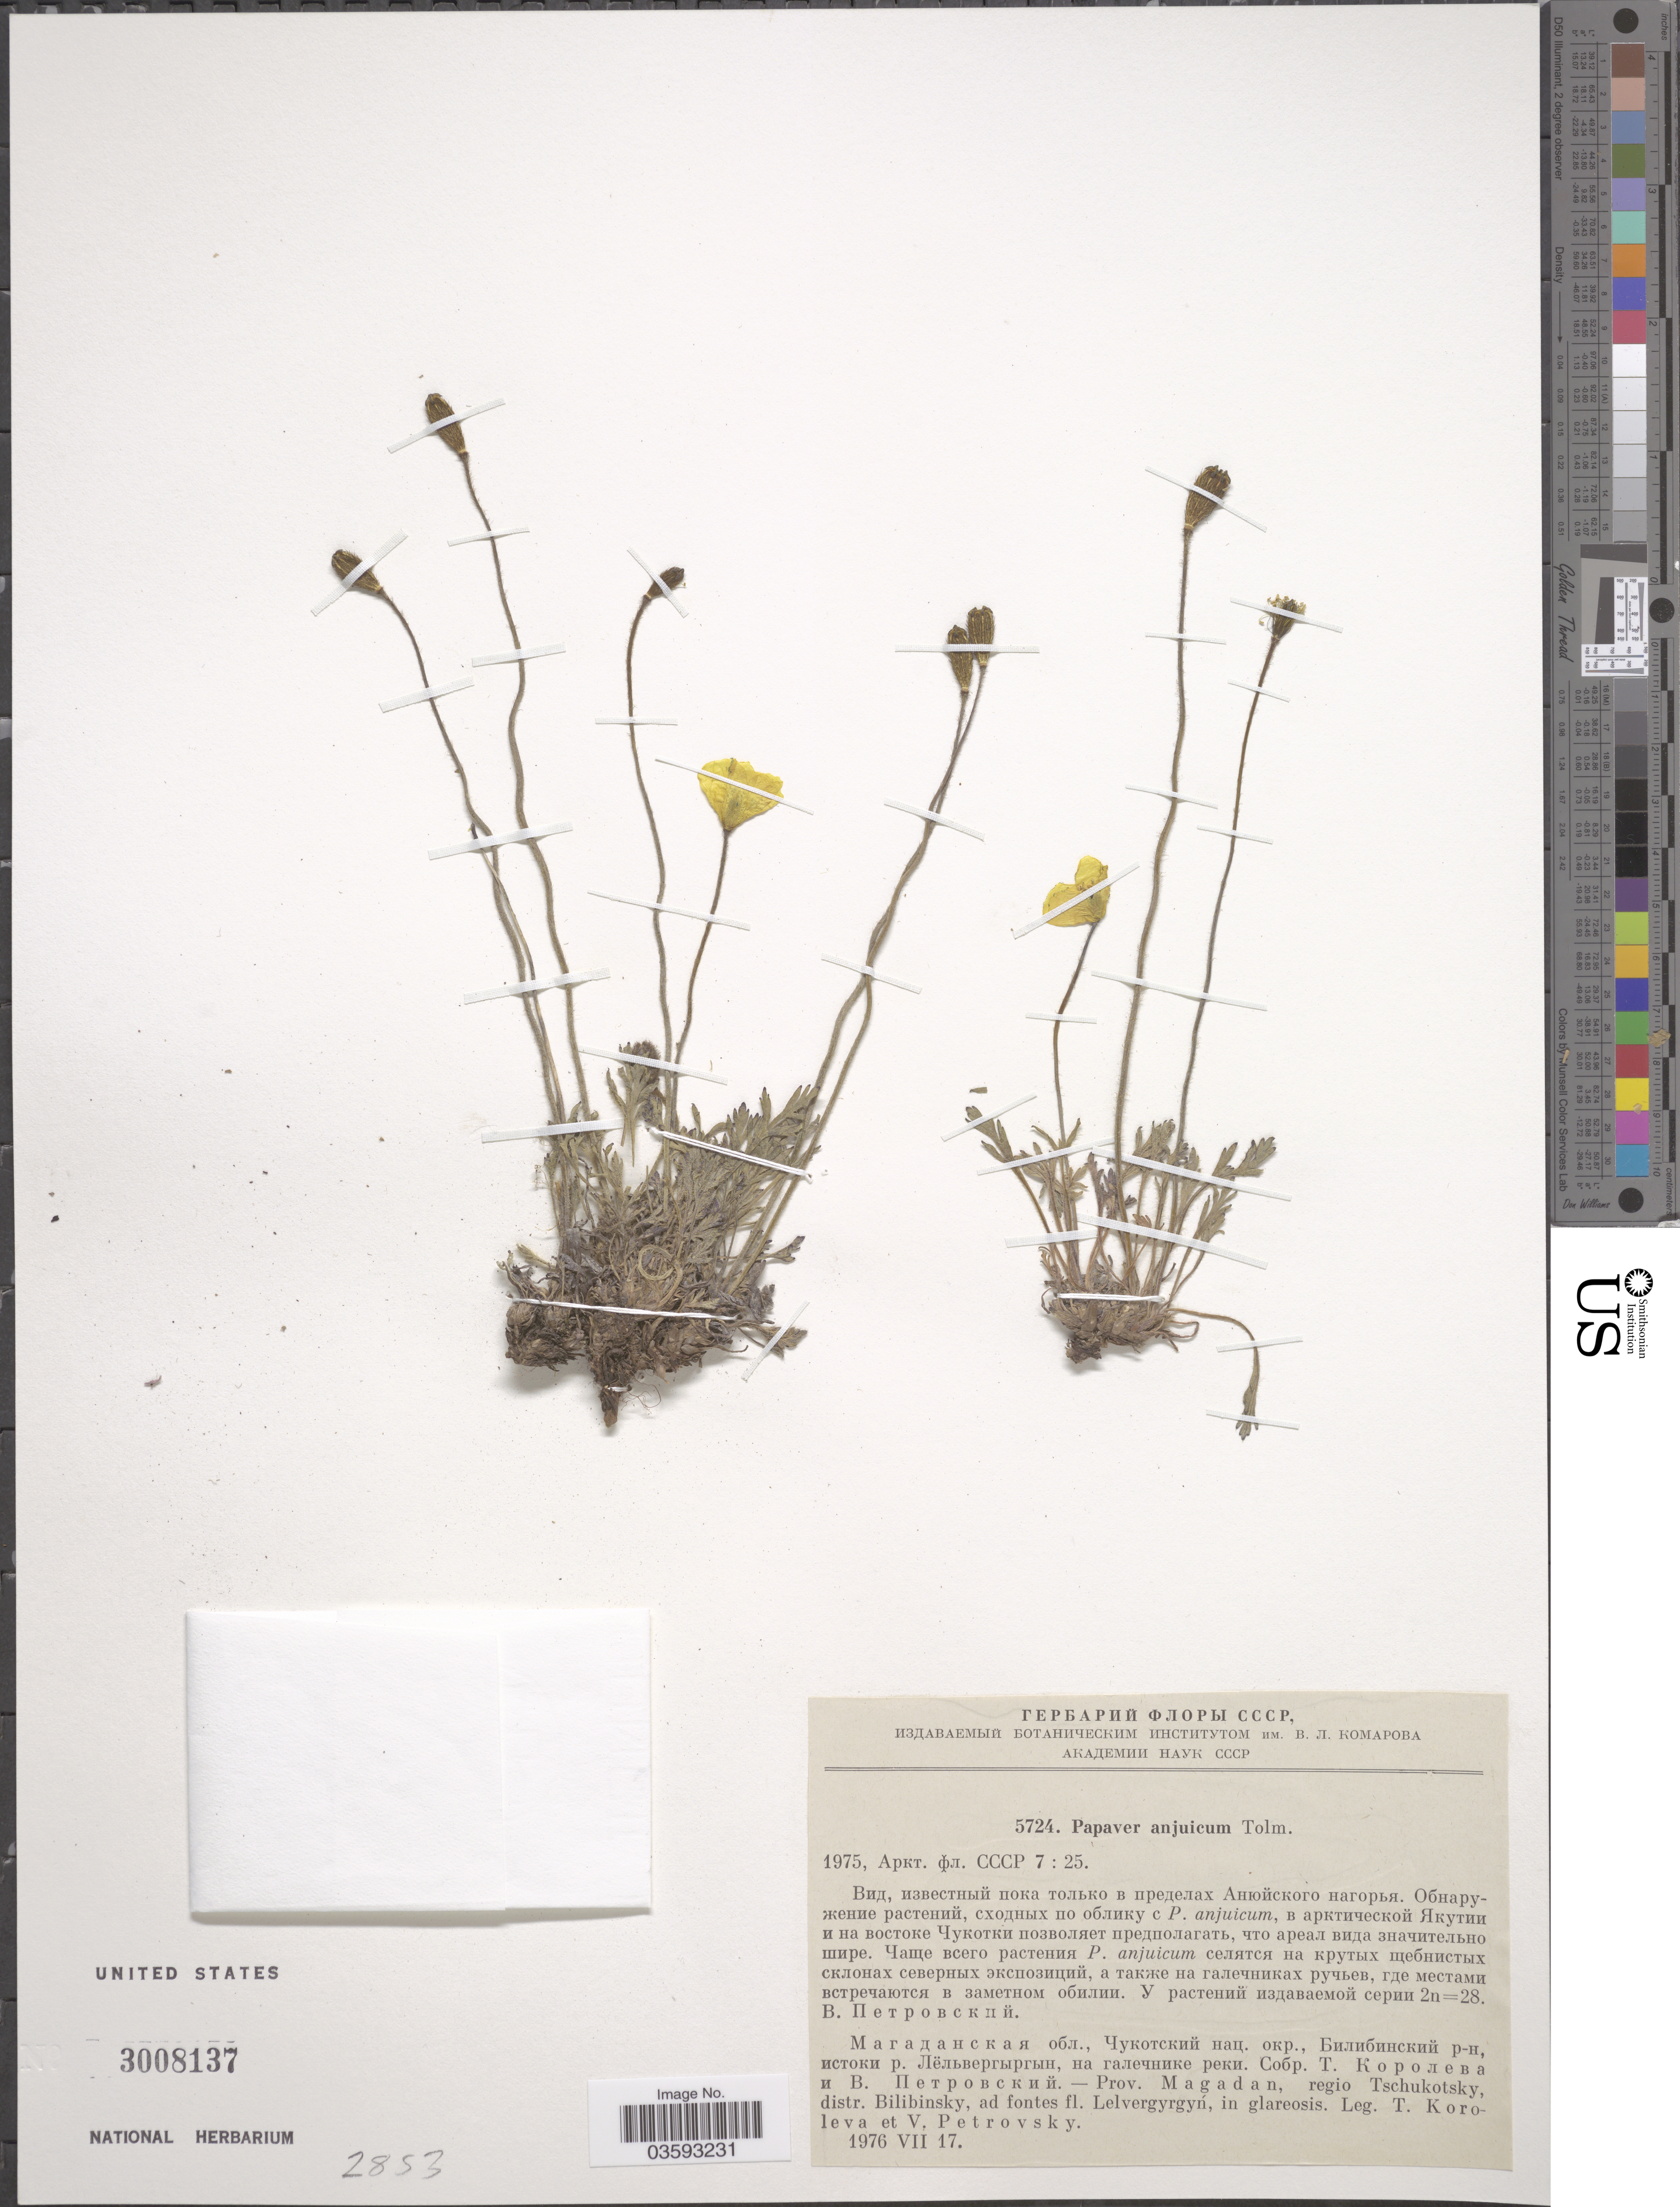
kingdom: Plantae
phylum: Tracheophyta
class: Magnoliopsida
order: Ranunculales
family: Papaveraceae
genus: Papaver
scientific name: Papaver anjuicum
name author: Tolm.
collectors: T. Koroleva & V. Petrovsky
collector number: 5724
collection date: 1976-07-17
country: Russian Federation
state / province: Magadan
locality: Regio Tschukotsky, distr. Bilibinsky, ad fontes fl. Lelvergyrgyń, in glareosis.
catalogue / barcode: US 3008137